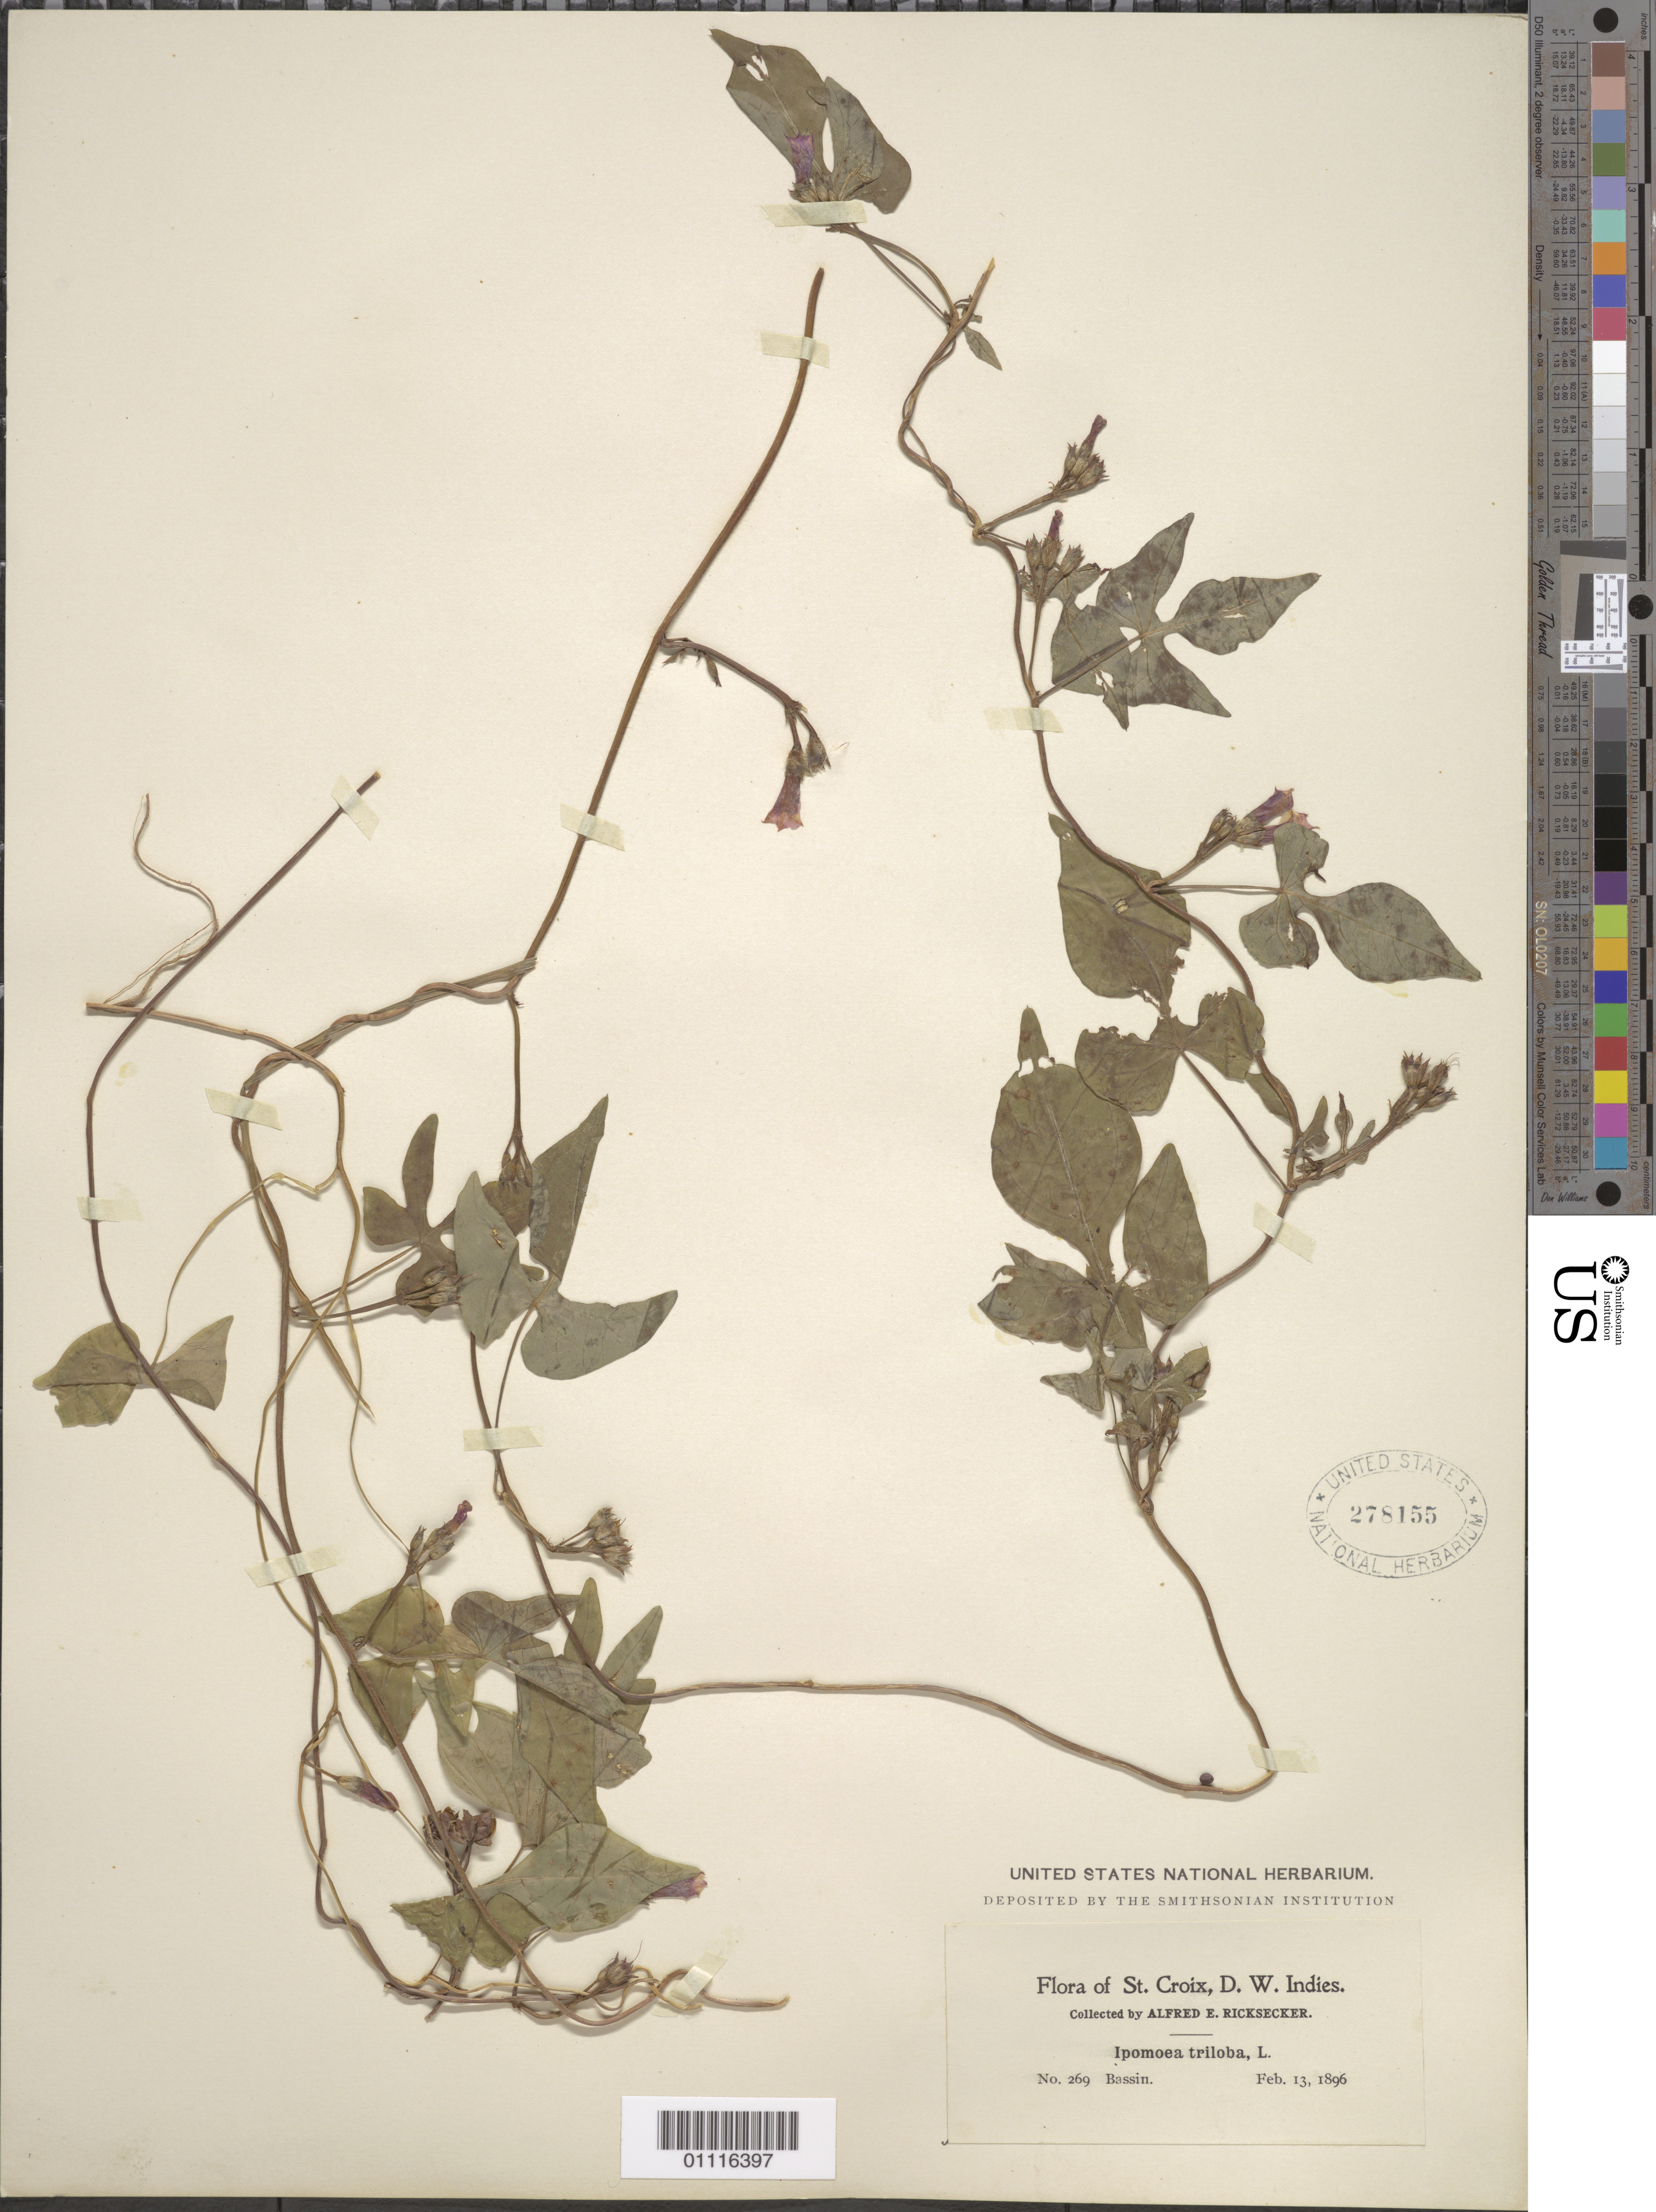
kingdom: Plantae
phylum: Tracheophyta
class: Magnoliopsida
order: Solanales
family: Convolvulaceae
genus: Ipomoea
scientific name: Ipomoea triloba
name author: L.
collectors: A. E. Ricksecker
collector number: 269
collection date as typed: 13 Feb 1896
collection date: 1896-02-13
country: U.S. Virgin Islands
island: St. Croix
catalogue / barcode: US 278155